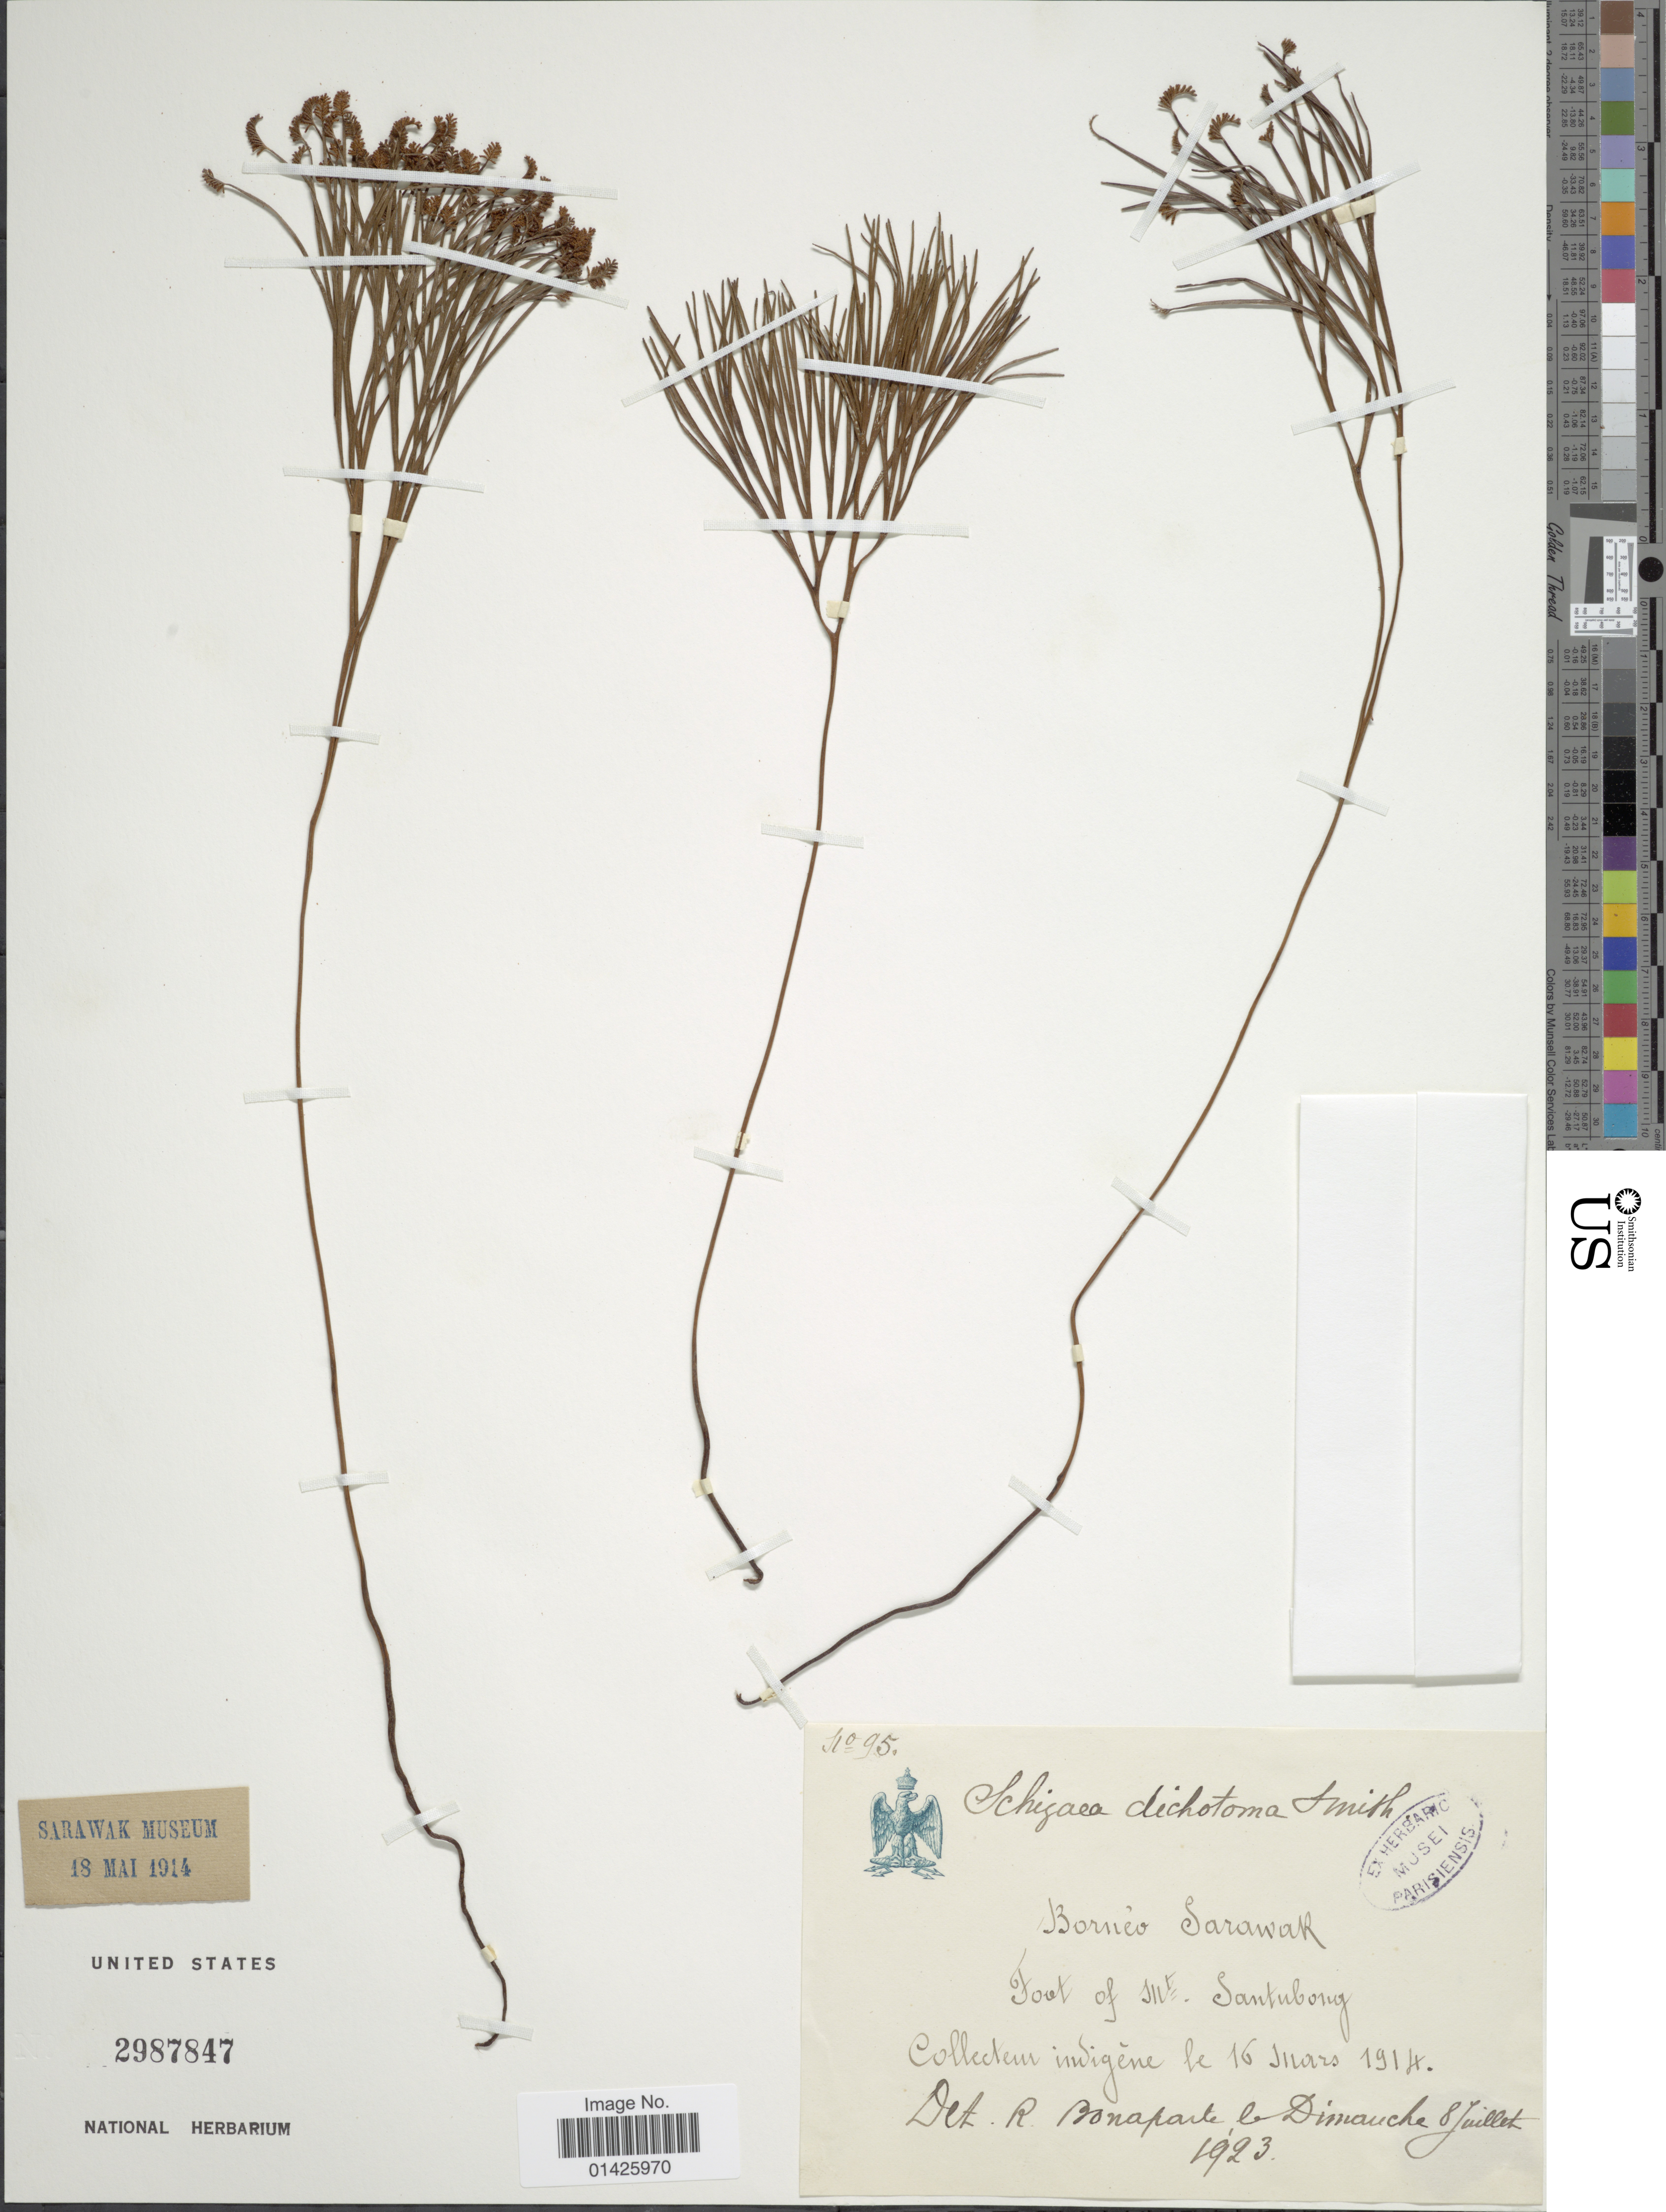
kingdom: Plantae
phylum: Tracheophyta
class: Polypodiopsida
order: Schizaeales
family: Schizaeaceae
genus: Schizaea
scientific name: Schizaea dichotoma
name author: (L.) J. Sm.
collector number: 95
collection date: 1914-01-16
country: Malaysia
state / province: Sarawak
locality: Borneo, Sarawak, Foot of Mt. Santubong.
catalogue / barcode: US 2987847